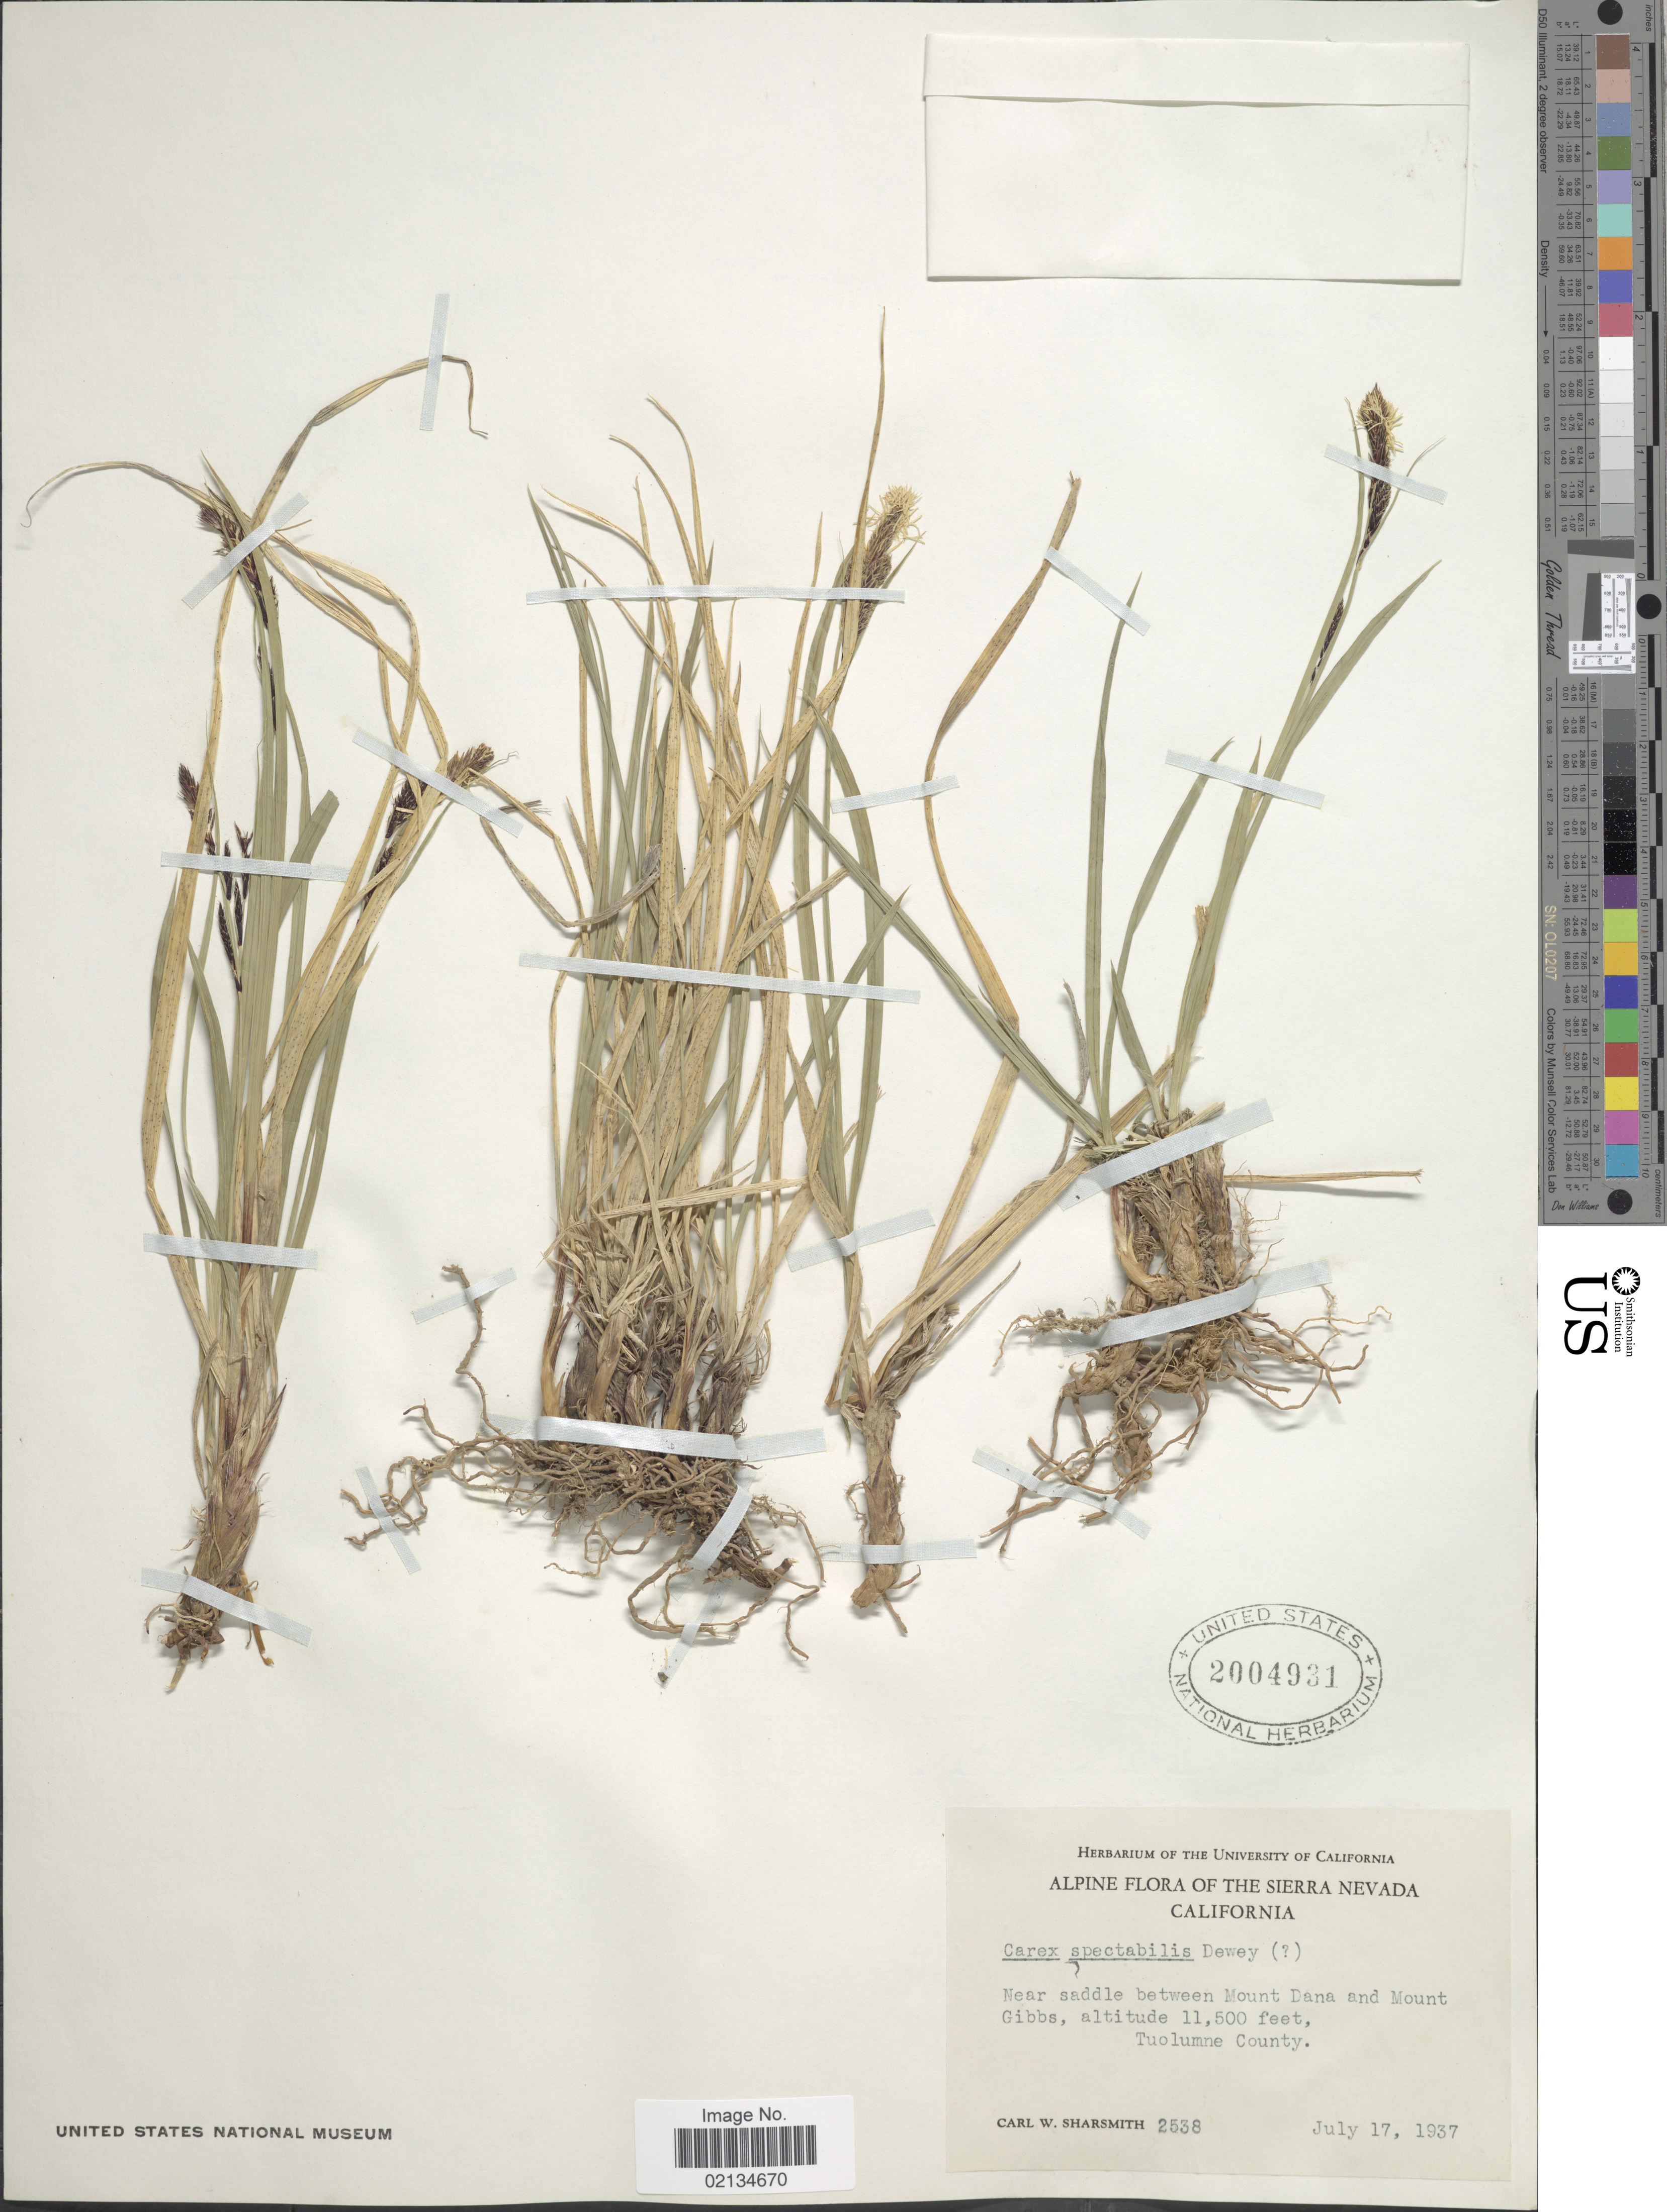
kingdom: Plantae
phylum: Tracheophyta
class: Liliopsida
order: Poales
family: Cyperaceae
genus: Carex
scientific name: Carex spectabilis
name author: Dewey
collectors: C. Sharsmith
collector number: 2538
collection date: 1937-07-17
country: United States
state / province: California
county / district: Tuolumne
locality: Alpine flora of the Sierra Nevada, near saddle between Mount Dana and Mount Gibbs, Tuolumne County.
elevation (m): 3505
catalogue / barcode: US 2004931